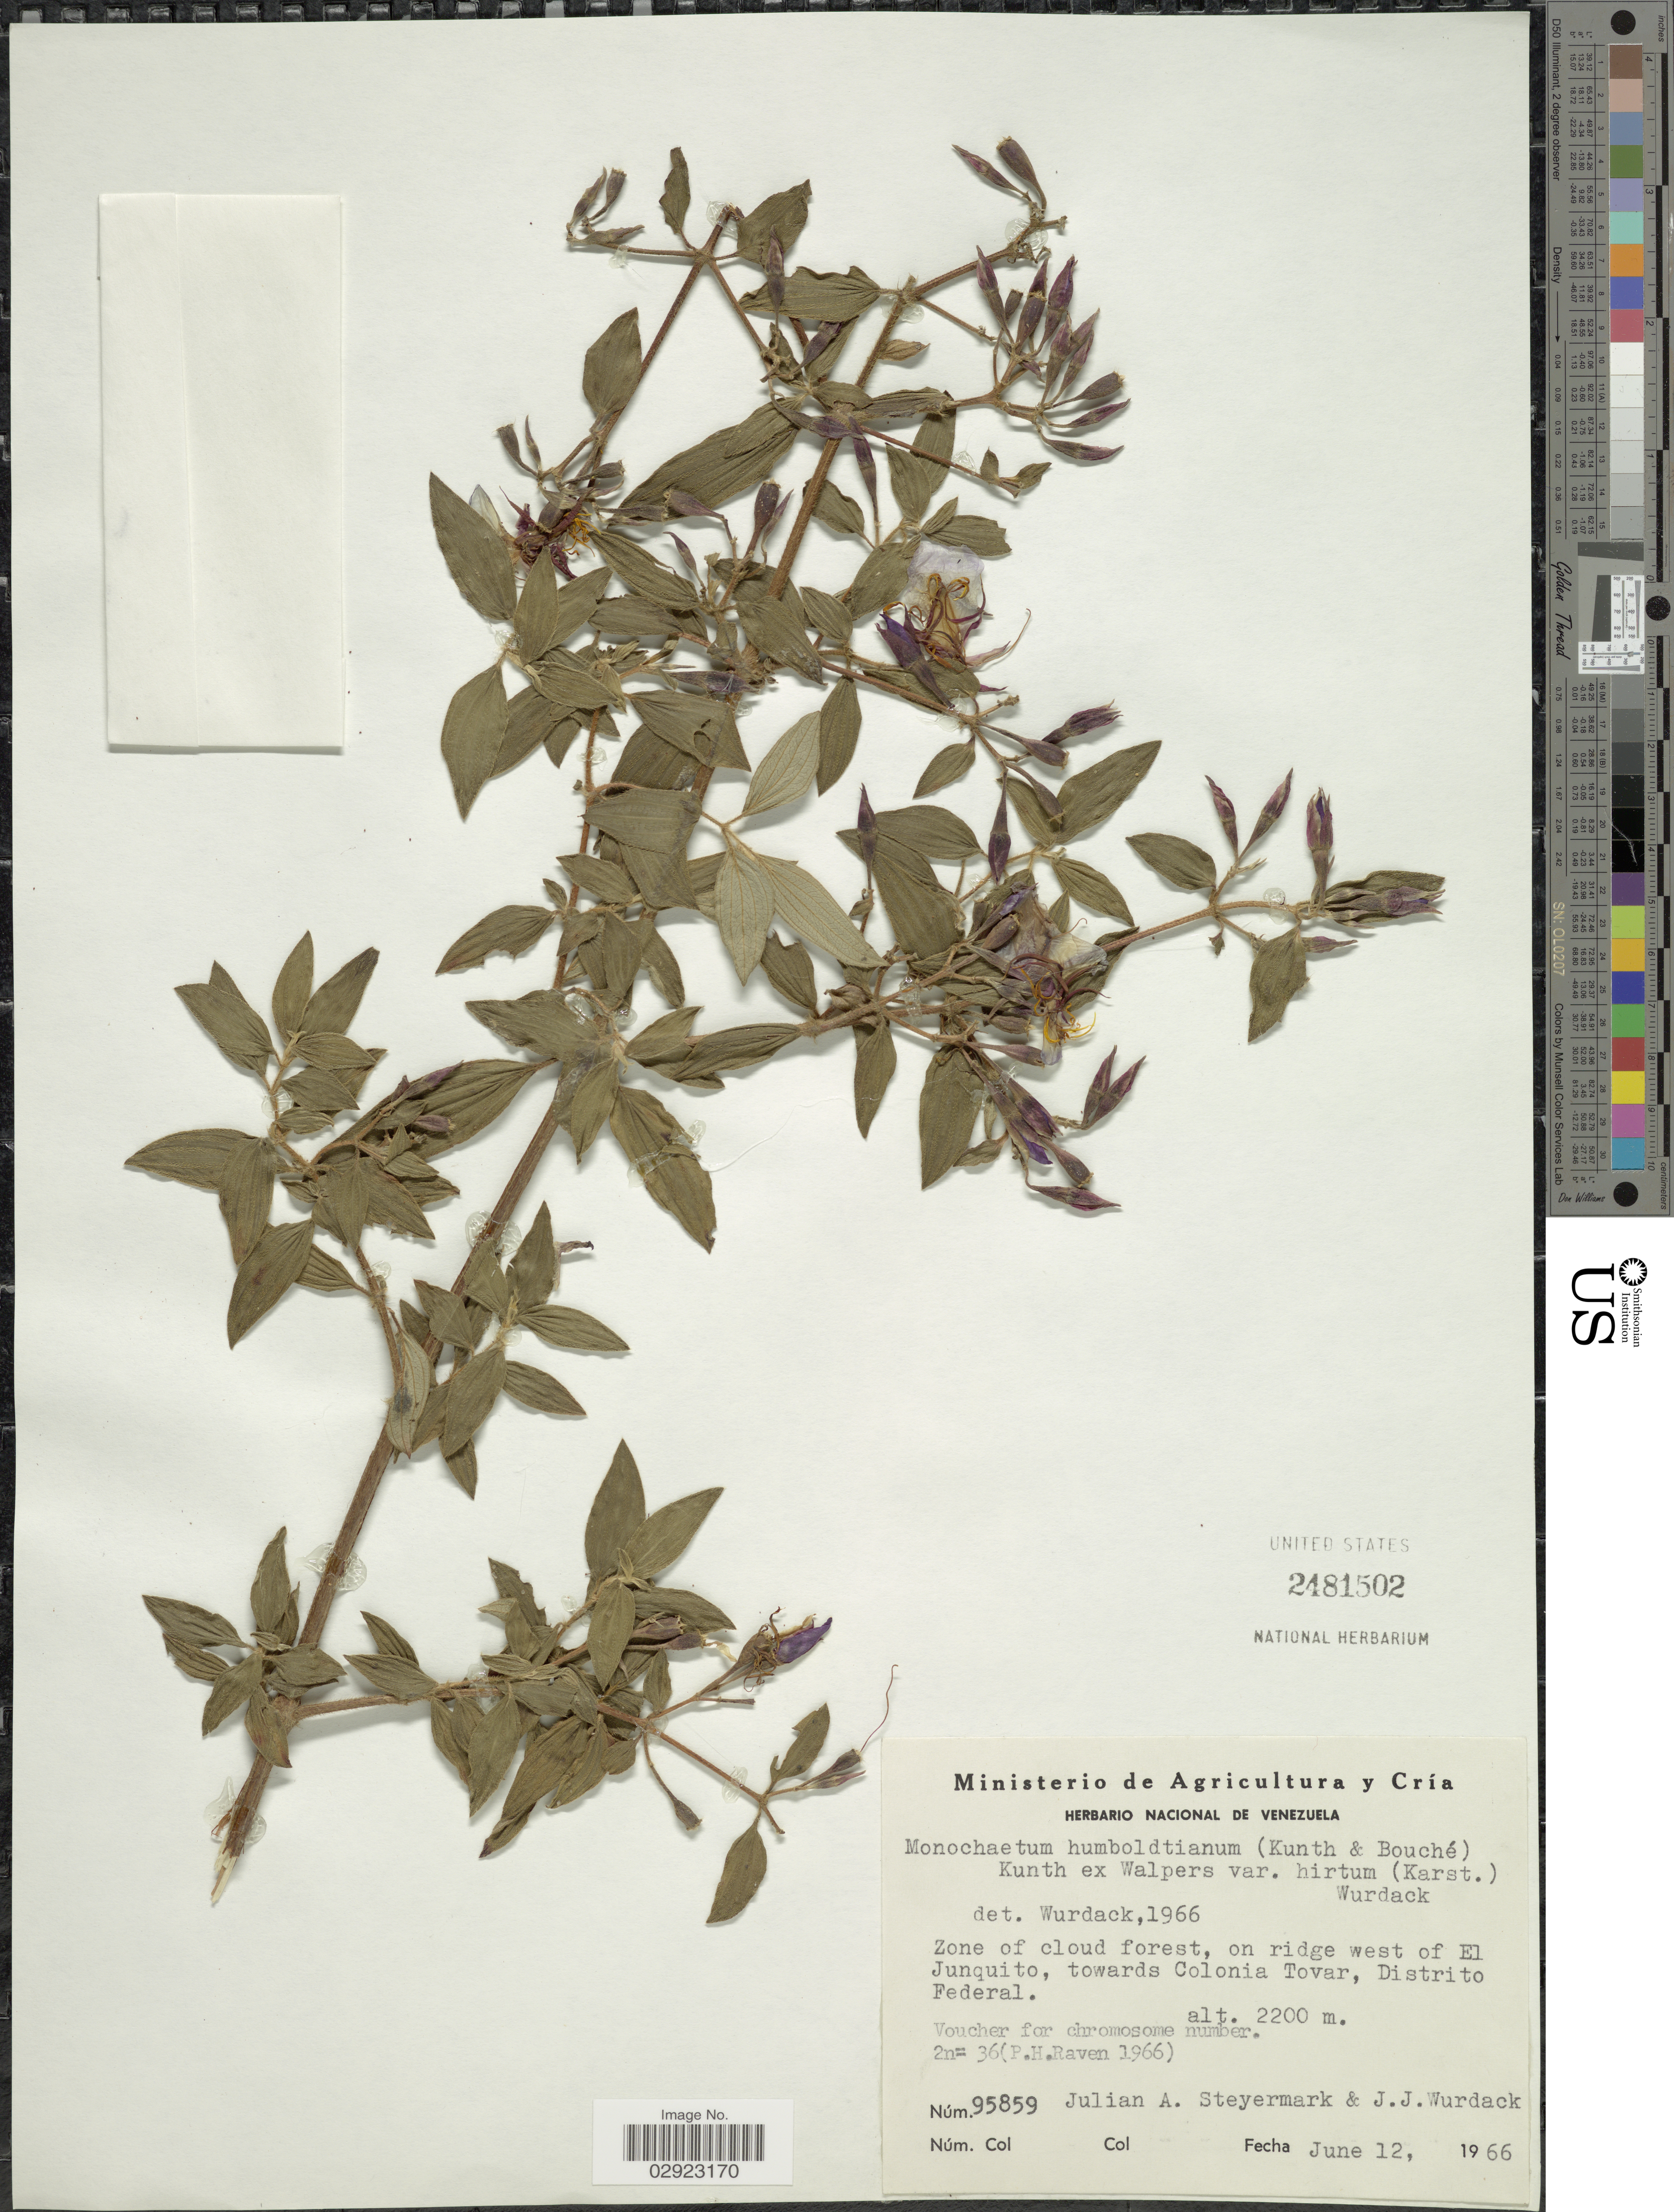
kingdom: Plantae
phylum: Tracheophyta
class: Magnoliopsida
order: Myrtales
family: Melastomataceae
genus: Monochaetum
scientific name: Monochaetum humboldtianum var. hirtum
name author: Wurdack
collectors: J. Steyermark & J. J. Wurdack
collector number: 95859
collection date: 1966-06-12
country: Venezuela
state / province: Distrito Federal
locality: Zone of cloud forest, on ridge west of El Junquito, towards Colonia Tovar, Distrito Federal.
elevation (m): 2200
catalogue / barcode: US 2481502